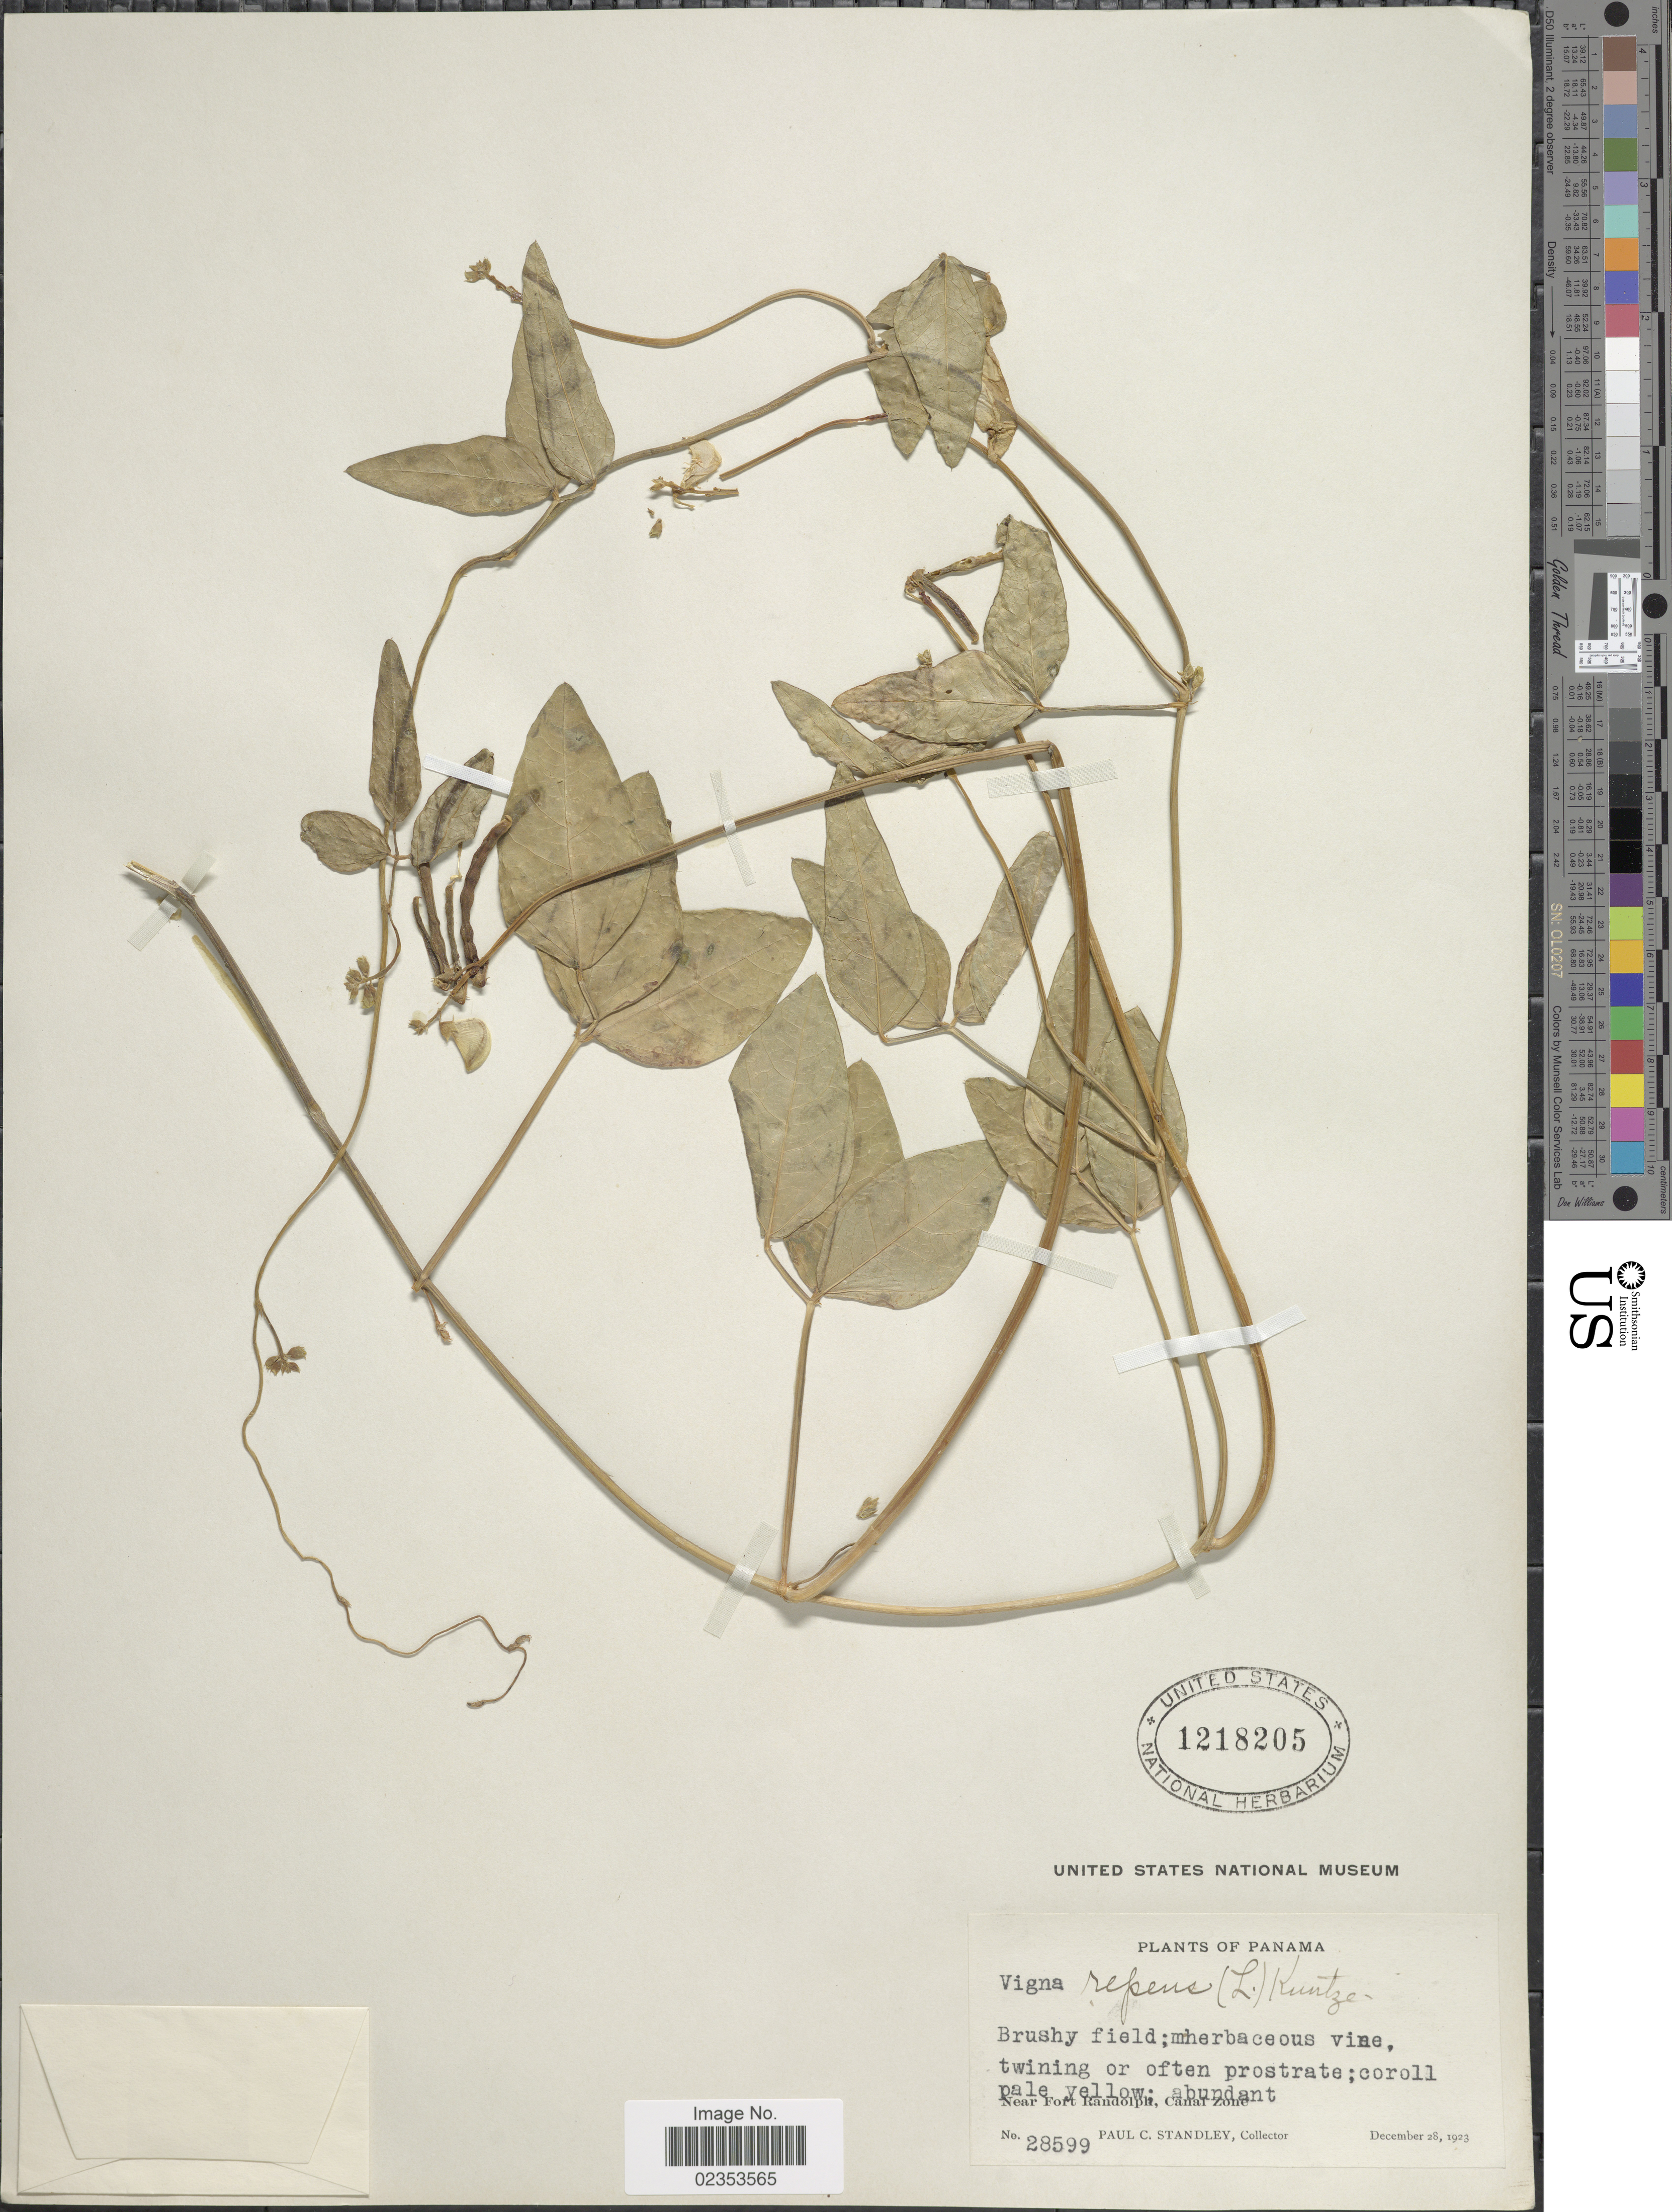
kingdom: Plantae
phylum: Tracheophyta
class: Magnoliopsida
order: Fabales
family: Fabaceae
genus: Vigna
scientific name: Vigna luteola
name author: (Jacq.) Benth.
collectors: P. C. Standley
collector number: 28599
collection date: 1923-12-28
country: Panama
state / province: Colón / Panamá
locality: Near Fort Randolph, Canal Zone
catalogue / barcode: US 1218205